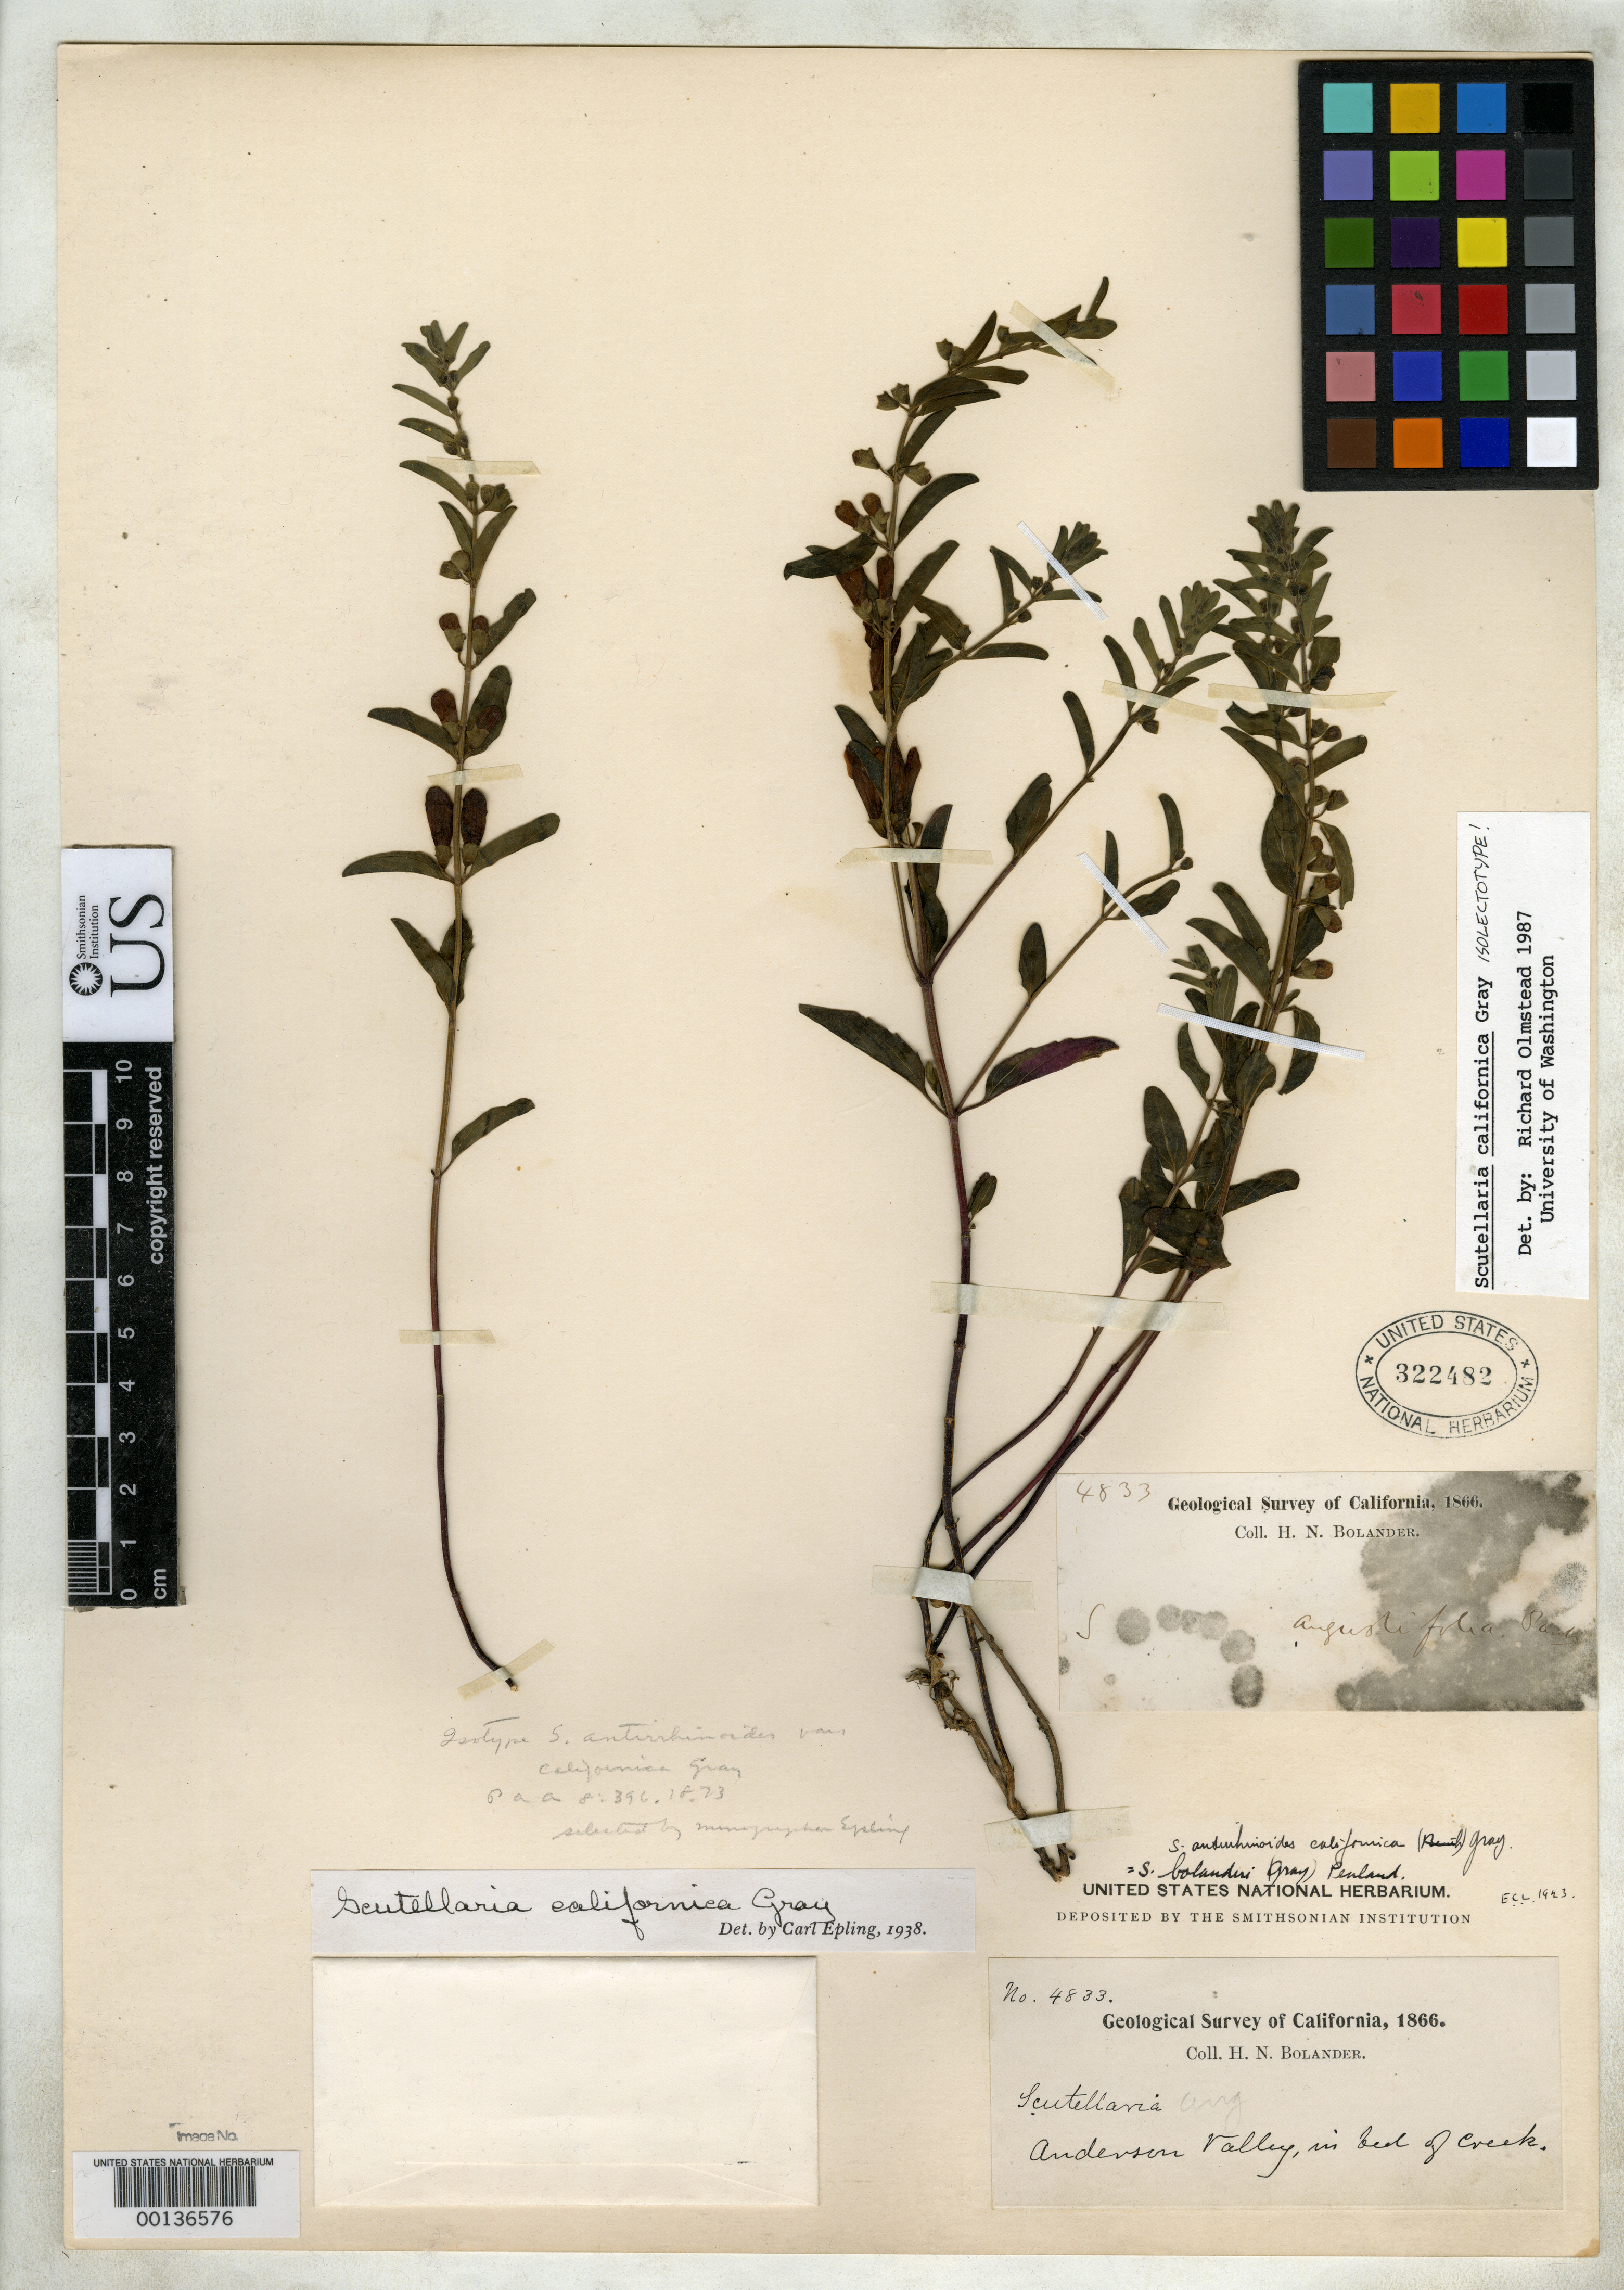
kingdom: Plantae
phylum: Tracheophyta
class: Magnoliopsida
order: Lamiales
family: Lamiaceae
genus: Scutellaria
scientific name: Scutellaria californica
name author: A. Gray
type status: Isotype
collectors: H. Bolander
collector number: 4833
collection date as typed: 1866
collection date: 1866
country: United States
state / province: California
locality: Anderson valley.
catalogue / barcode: US 322482